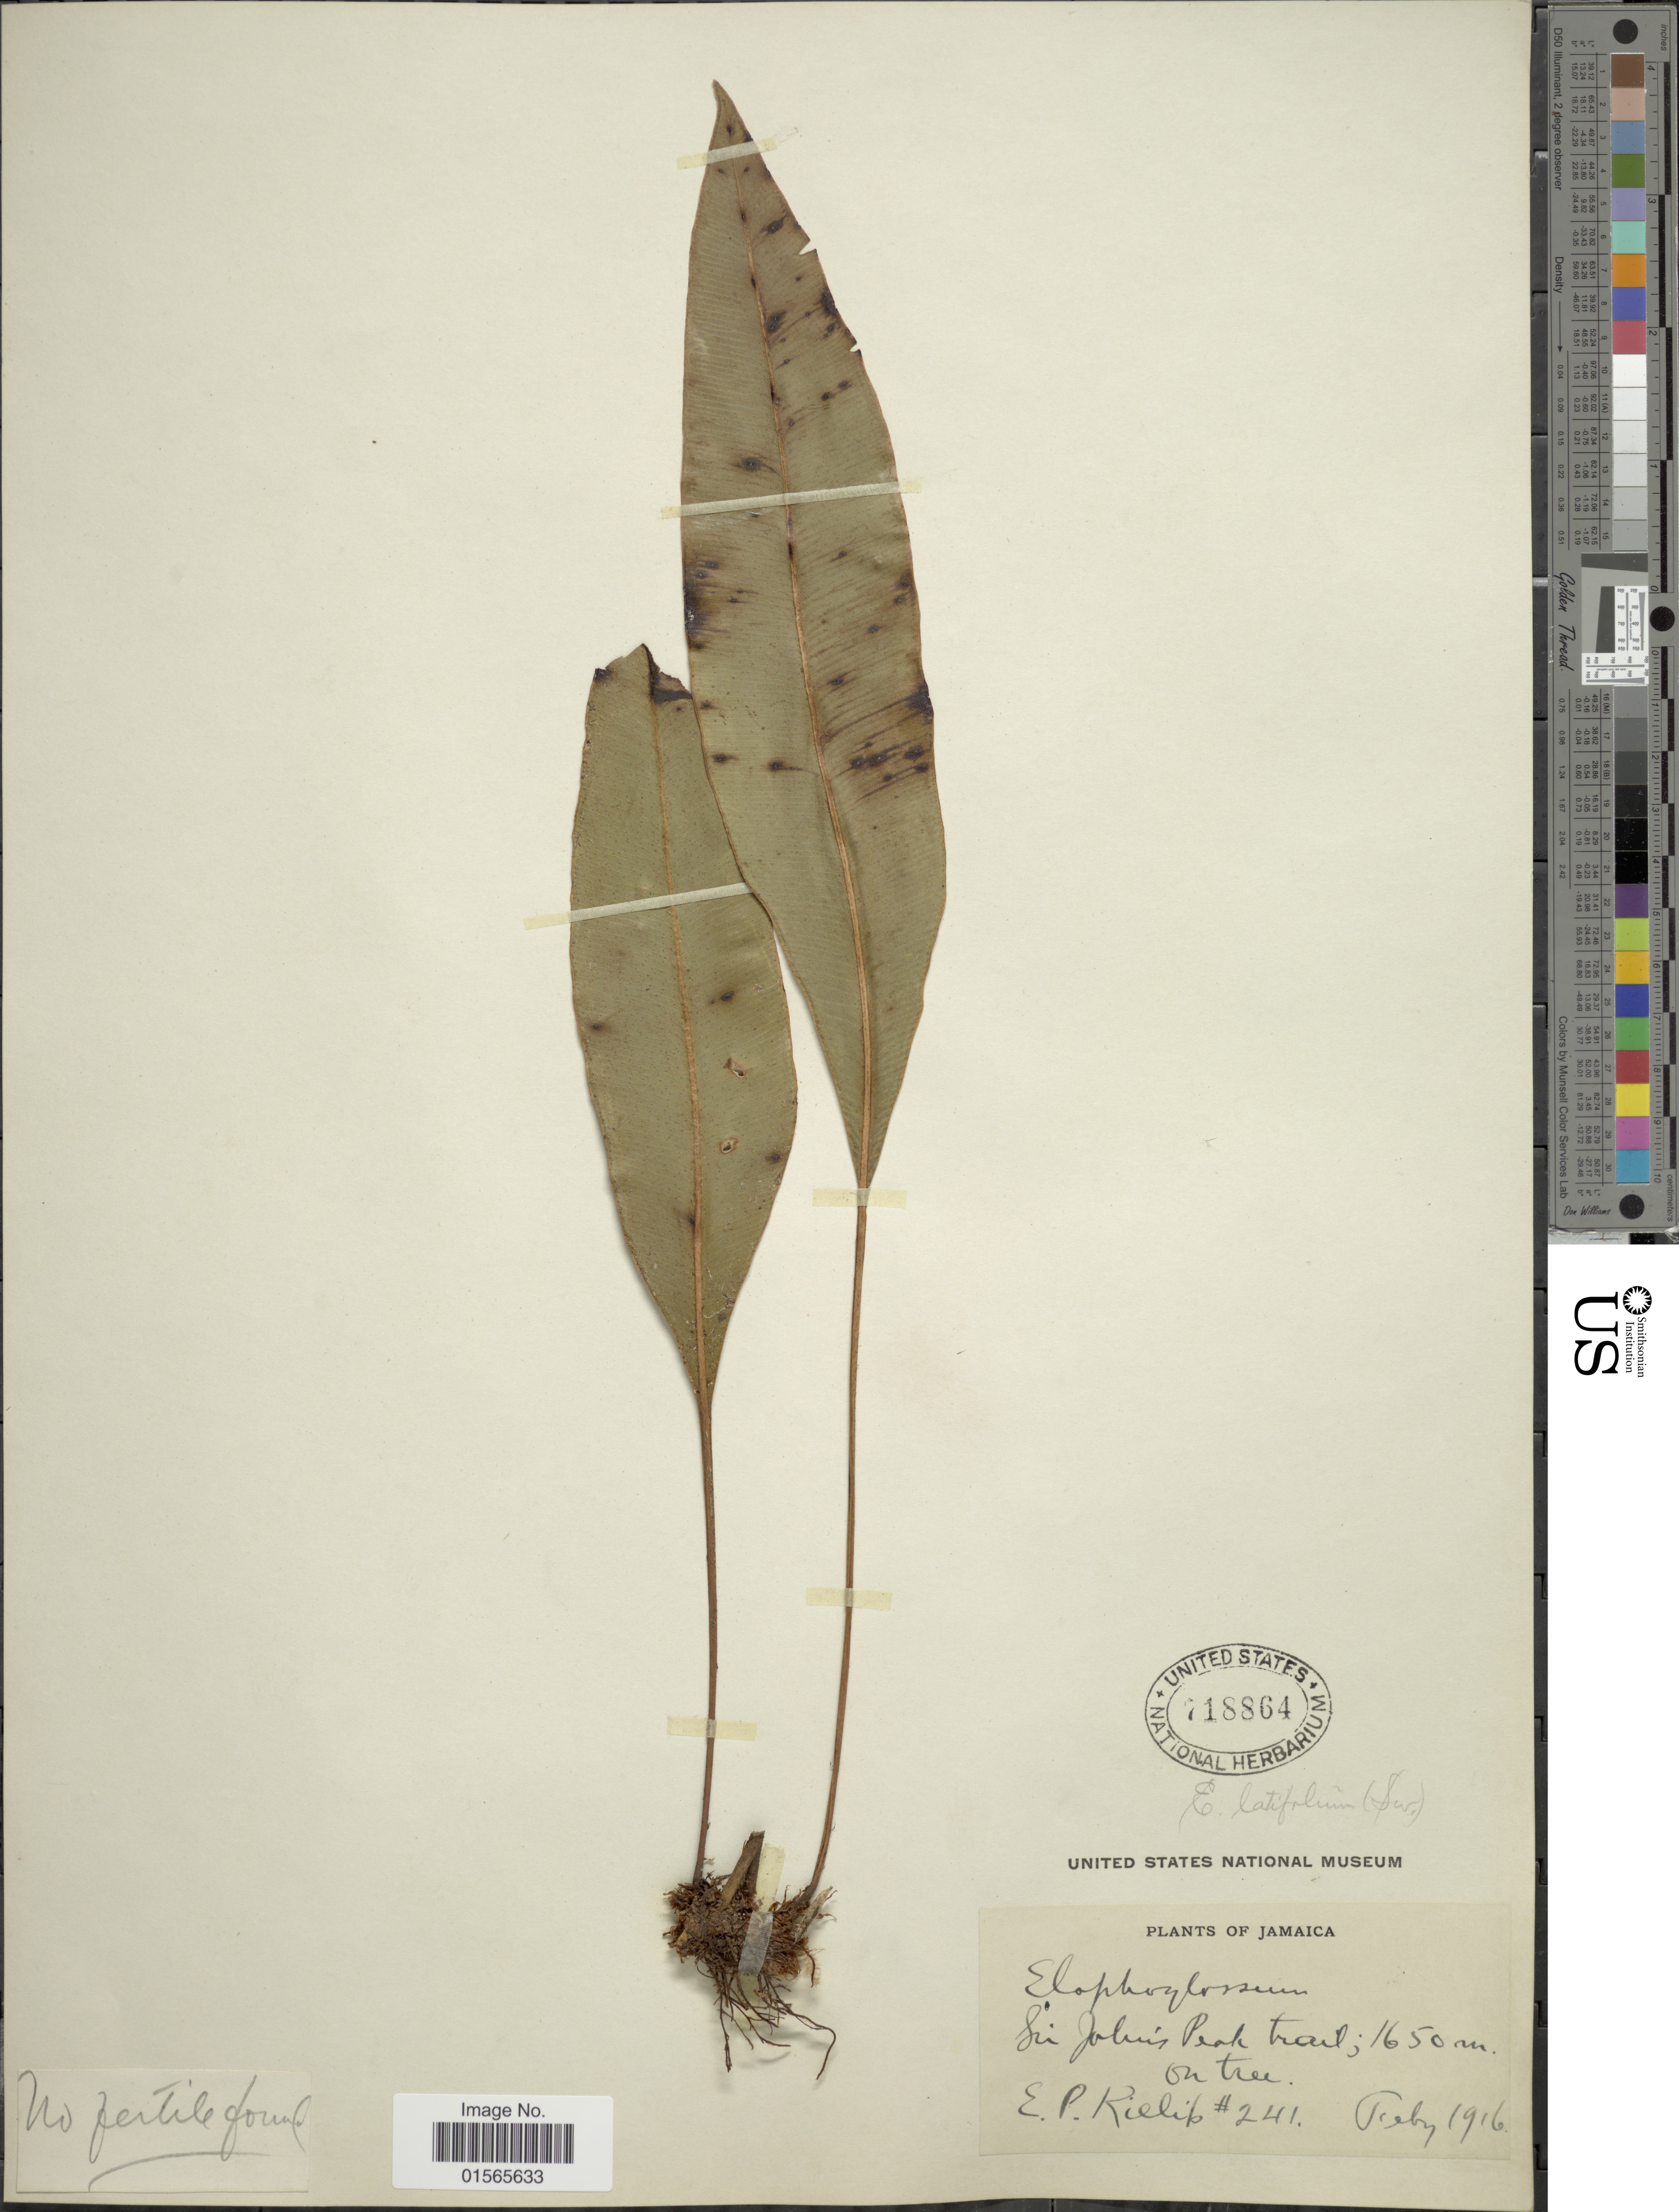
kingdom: Plantae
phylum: Tracheophyta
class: Polypodiopsida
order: Polypodiales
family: Dryopteridaceae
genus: Elaphoglossum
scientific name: Elaphoglossum latifolium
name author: (Sw.) J. Sm.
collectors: E. P. Killip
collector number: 241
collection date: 1916-02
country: Jamaica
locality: Sir Johns Peak trail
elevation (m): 1650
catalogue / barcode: US 718864